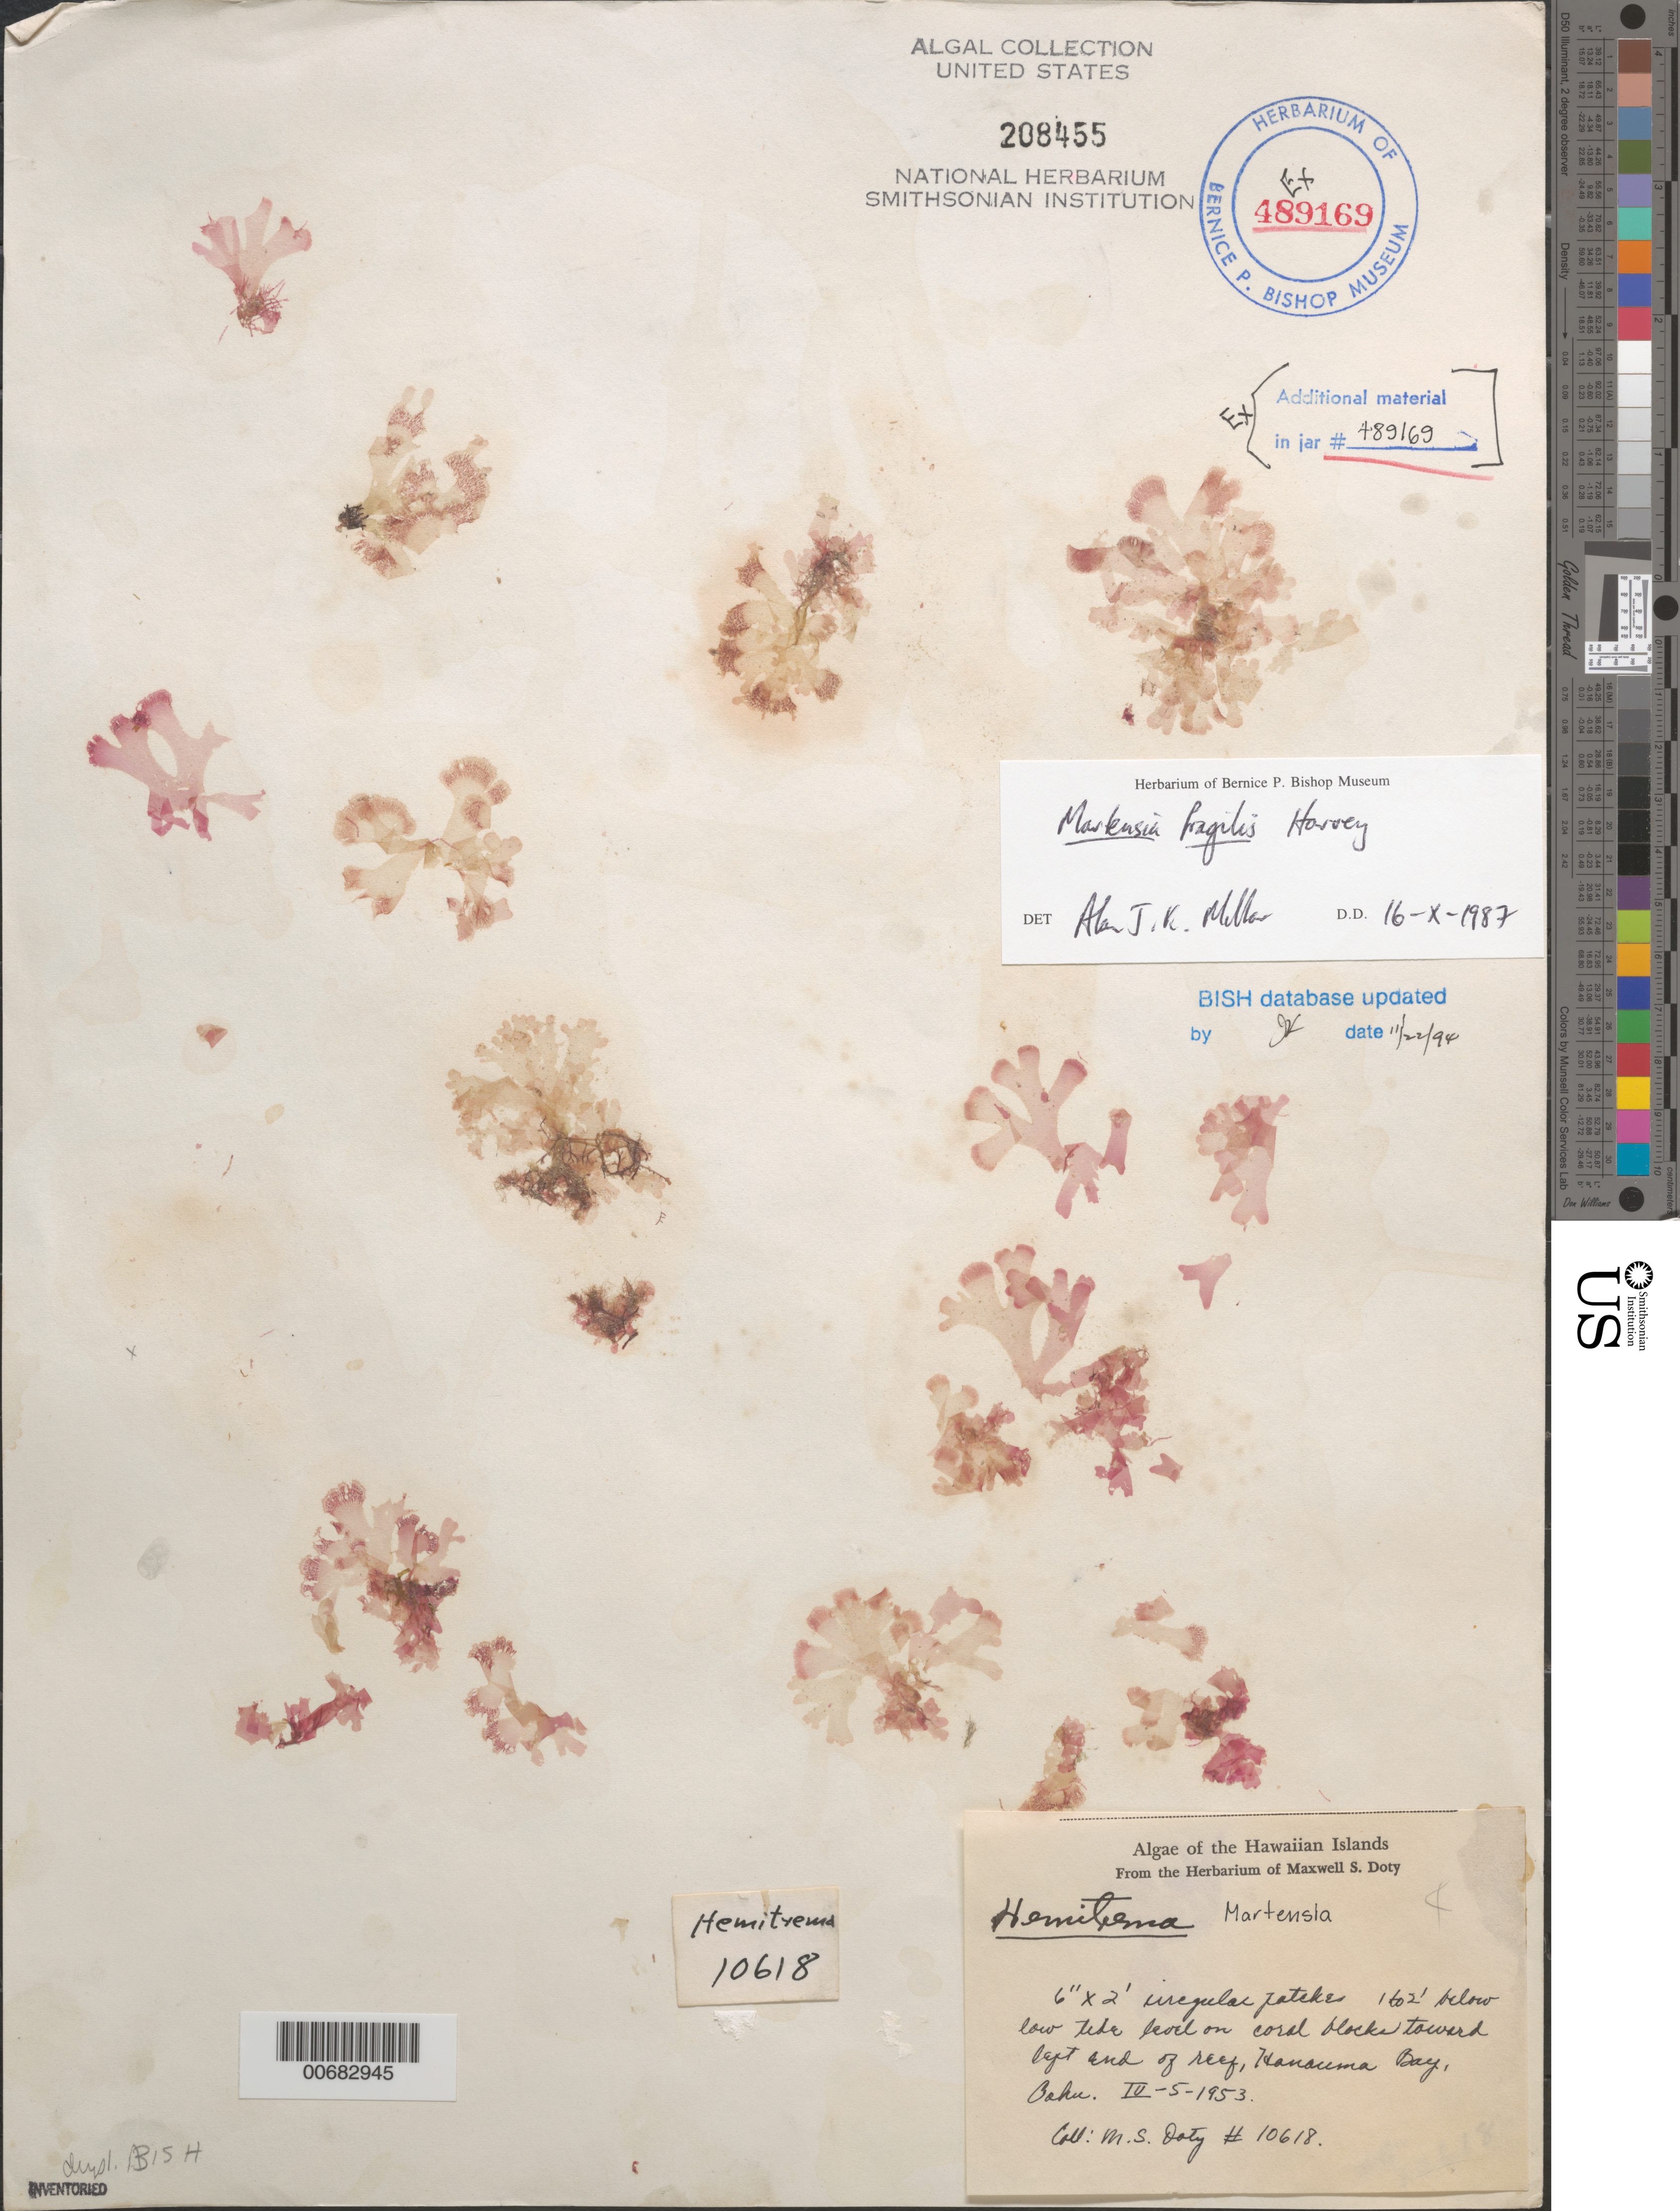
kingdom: Plantae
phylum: Rhodophyta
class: Florideophyceae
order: Ceramiales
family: Delesseriaceae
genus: Martensia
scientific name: Martensia fragilis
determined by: Millar, A. J. K.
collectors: M. S. Doty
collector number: MSD 10618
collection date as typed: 05 Apr 1953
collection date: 1953-04-05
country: United States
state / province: Hawaii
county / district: Honolulu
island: Oahu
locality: Hanauma Bay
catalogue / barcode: US 208455